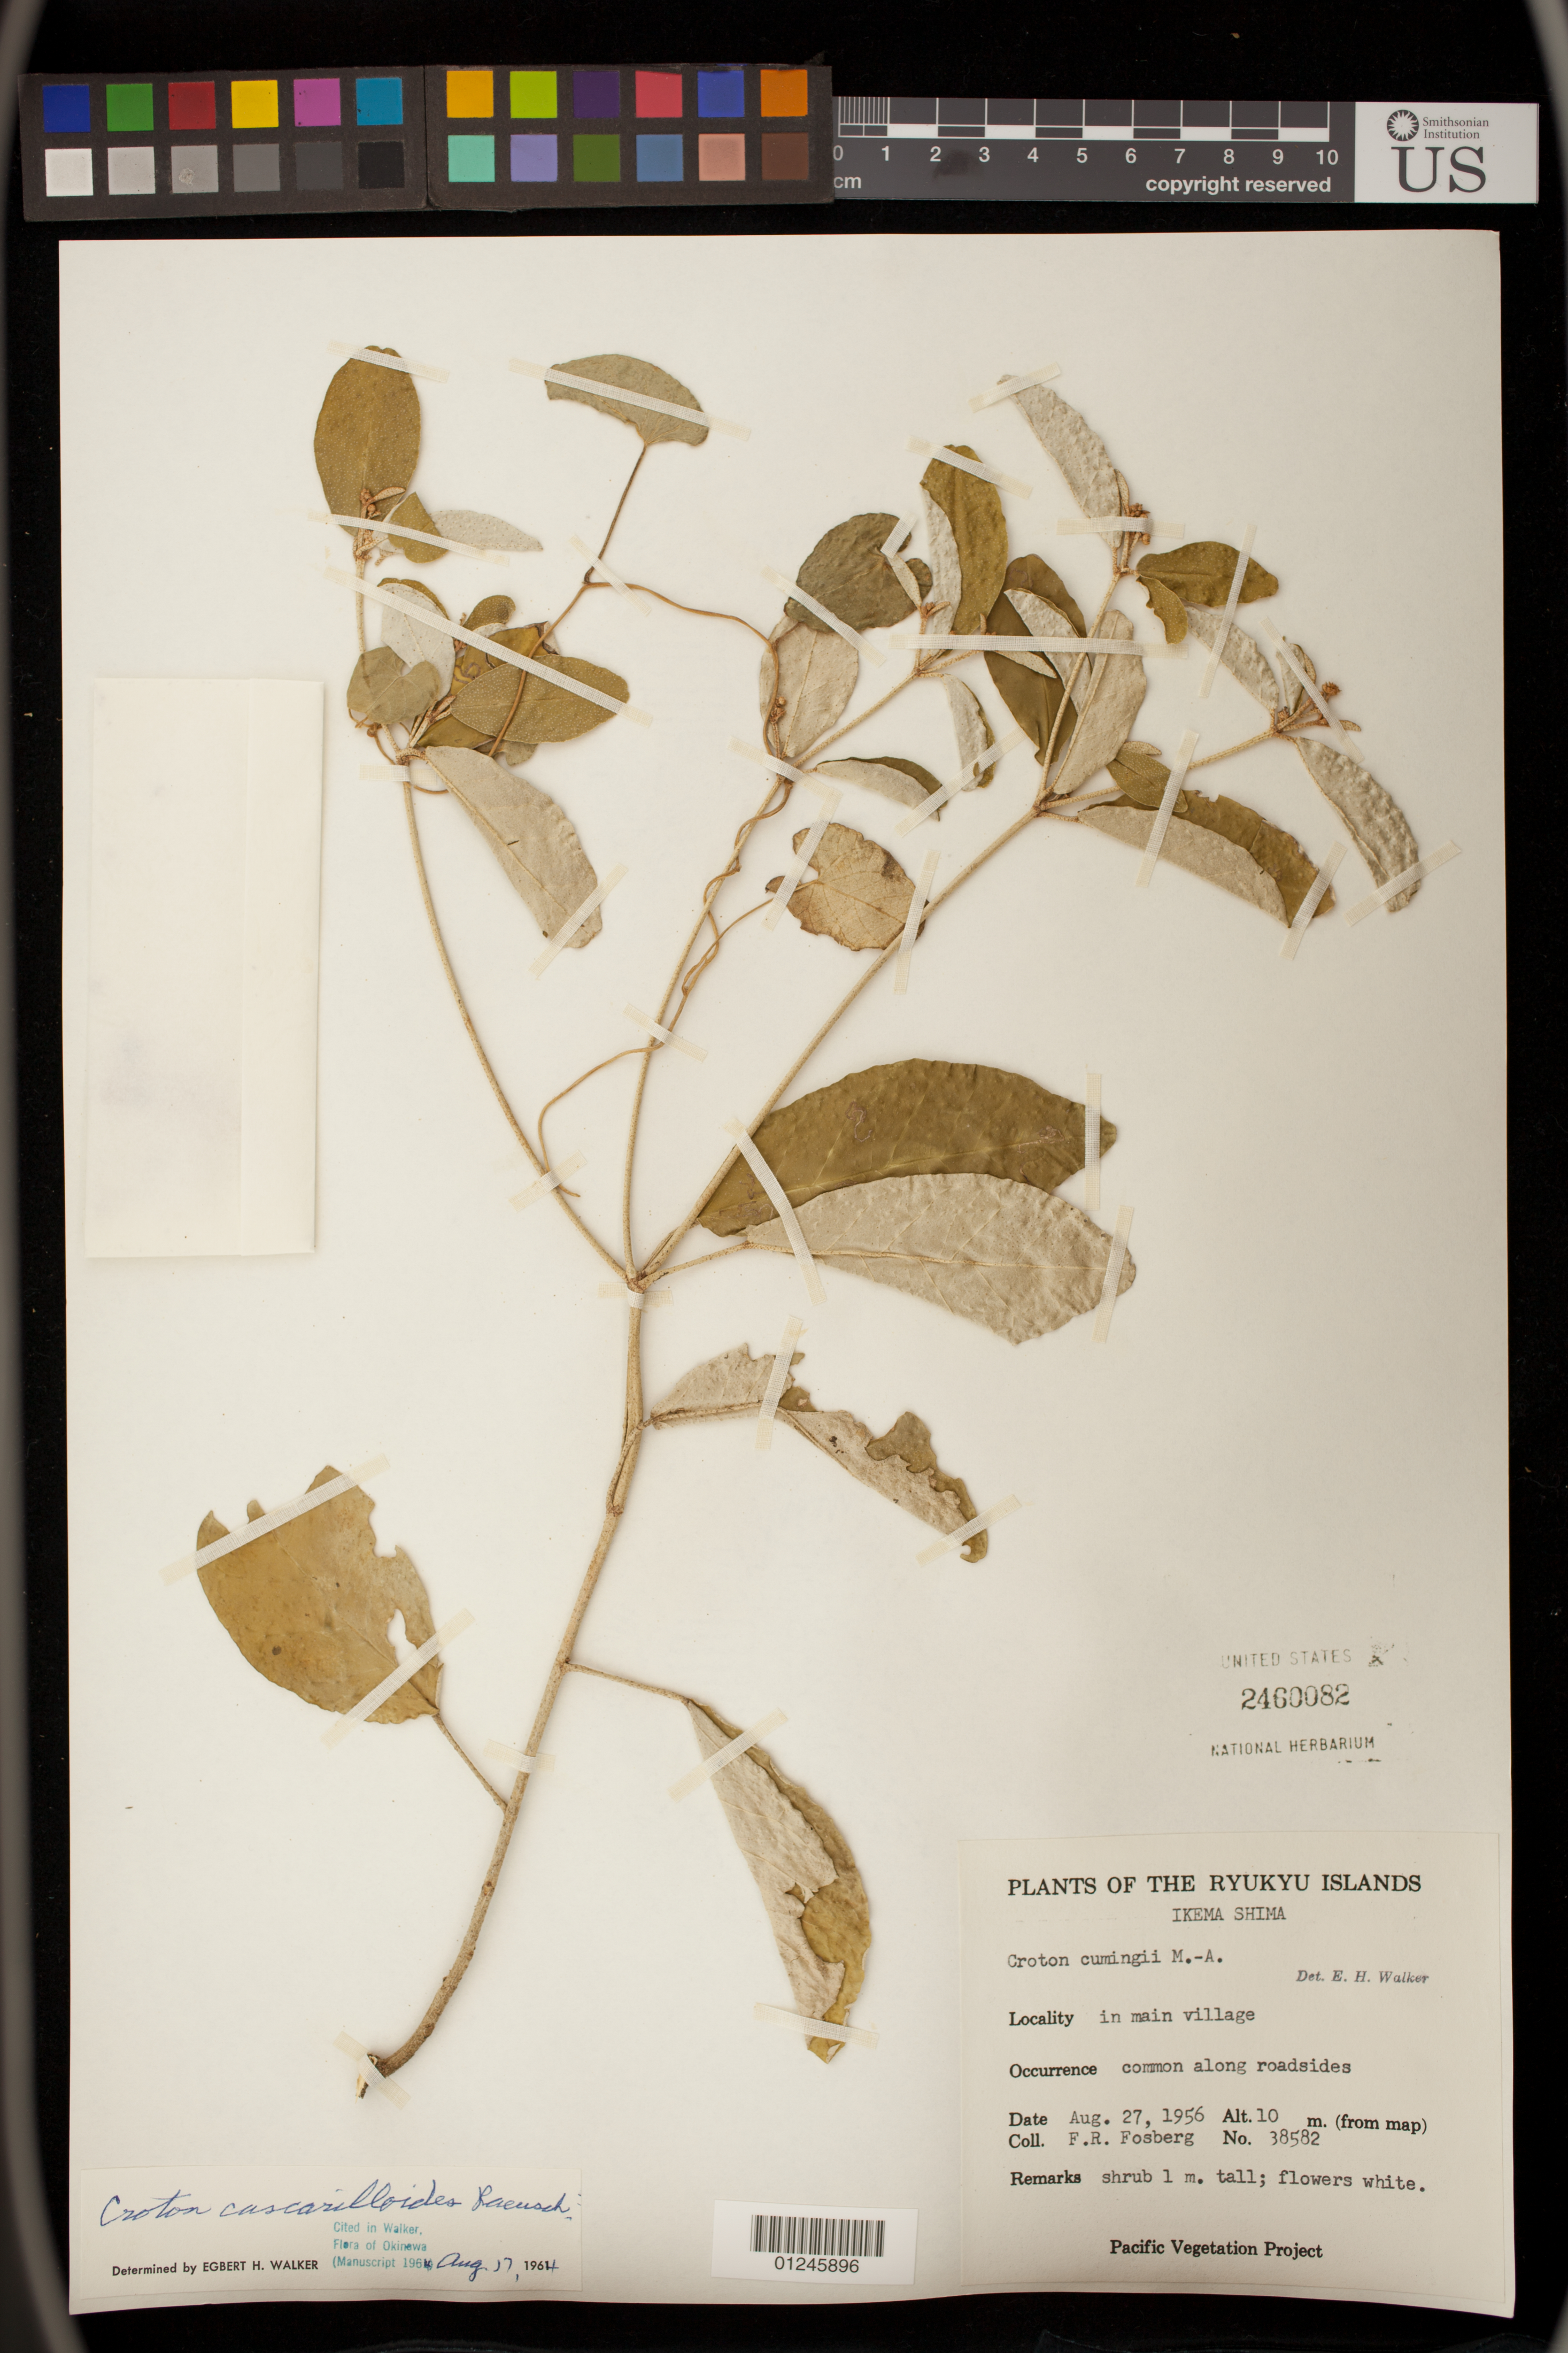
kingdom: Plantae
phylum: Tracheophyta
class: Magnoliopsida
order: Malpighiales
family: Euphorbiaceae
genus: Croton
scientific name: Croton cascarilloides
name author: Raeusch.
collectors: F. R. Fosberg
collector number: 38582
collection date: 1956-08-27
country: Japan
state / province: Okinawa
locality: Ryukyu Islands, Ikema Shima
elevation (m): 10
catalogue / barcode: US 2460082